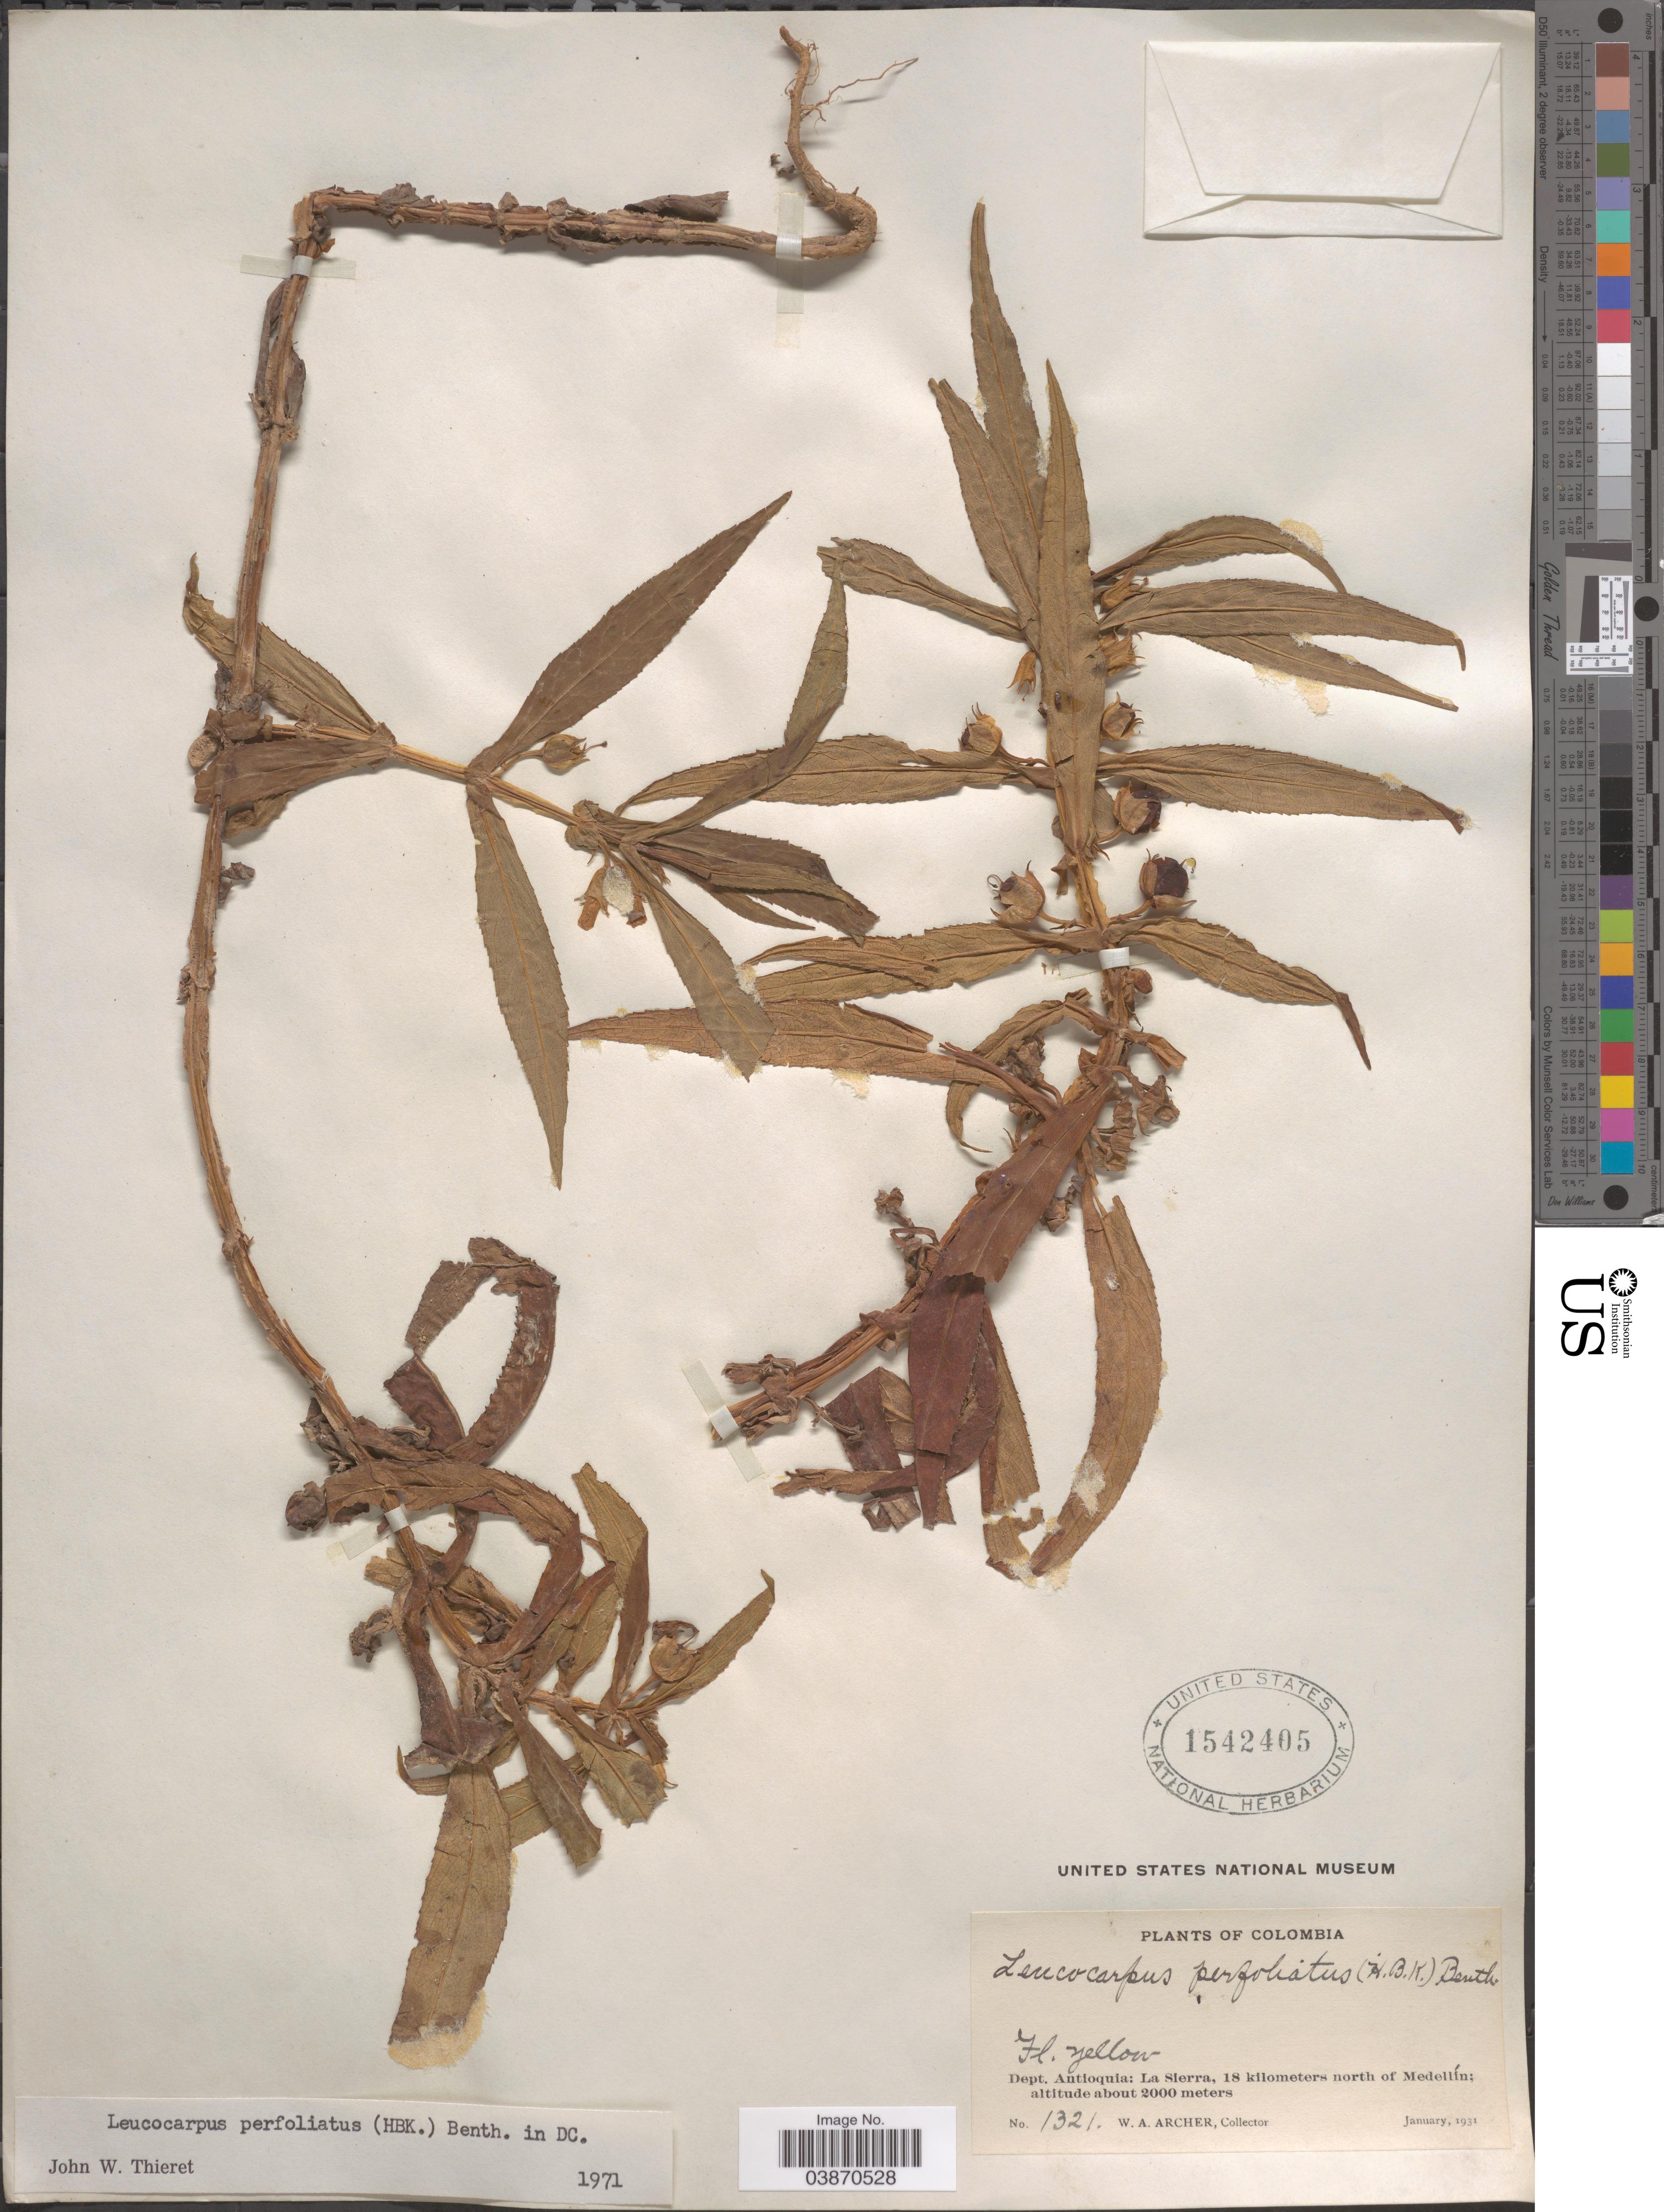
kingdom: Plantae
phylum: Tracheophyta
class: Magnoliopsida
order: Lamiales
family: Phrymaceae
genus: Leucocarpus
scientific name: Leucocarpus perfoliatus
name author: (Kunth) Benth.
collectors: W. Archer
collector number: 1321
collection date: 1931-01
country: Colombia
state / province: Antioquia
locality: Dept. Antioquia: La Sierra, 18 kilometers north of Medellín.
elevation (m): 2000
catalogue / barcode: US 1542405